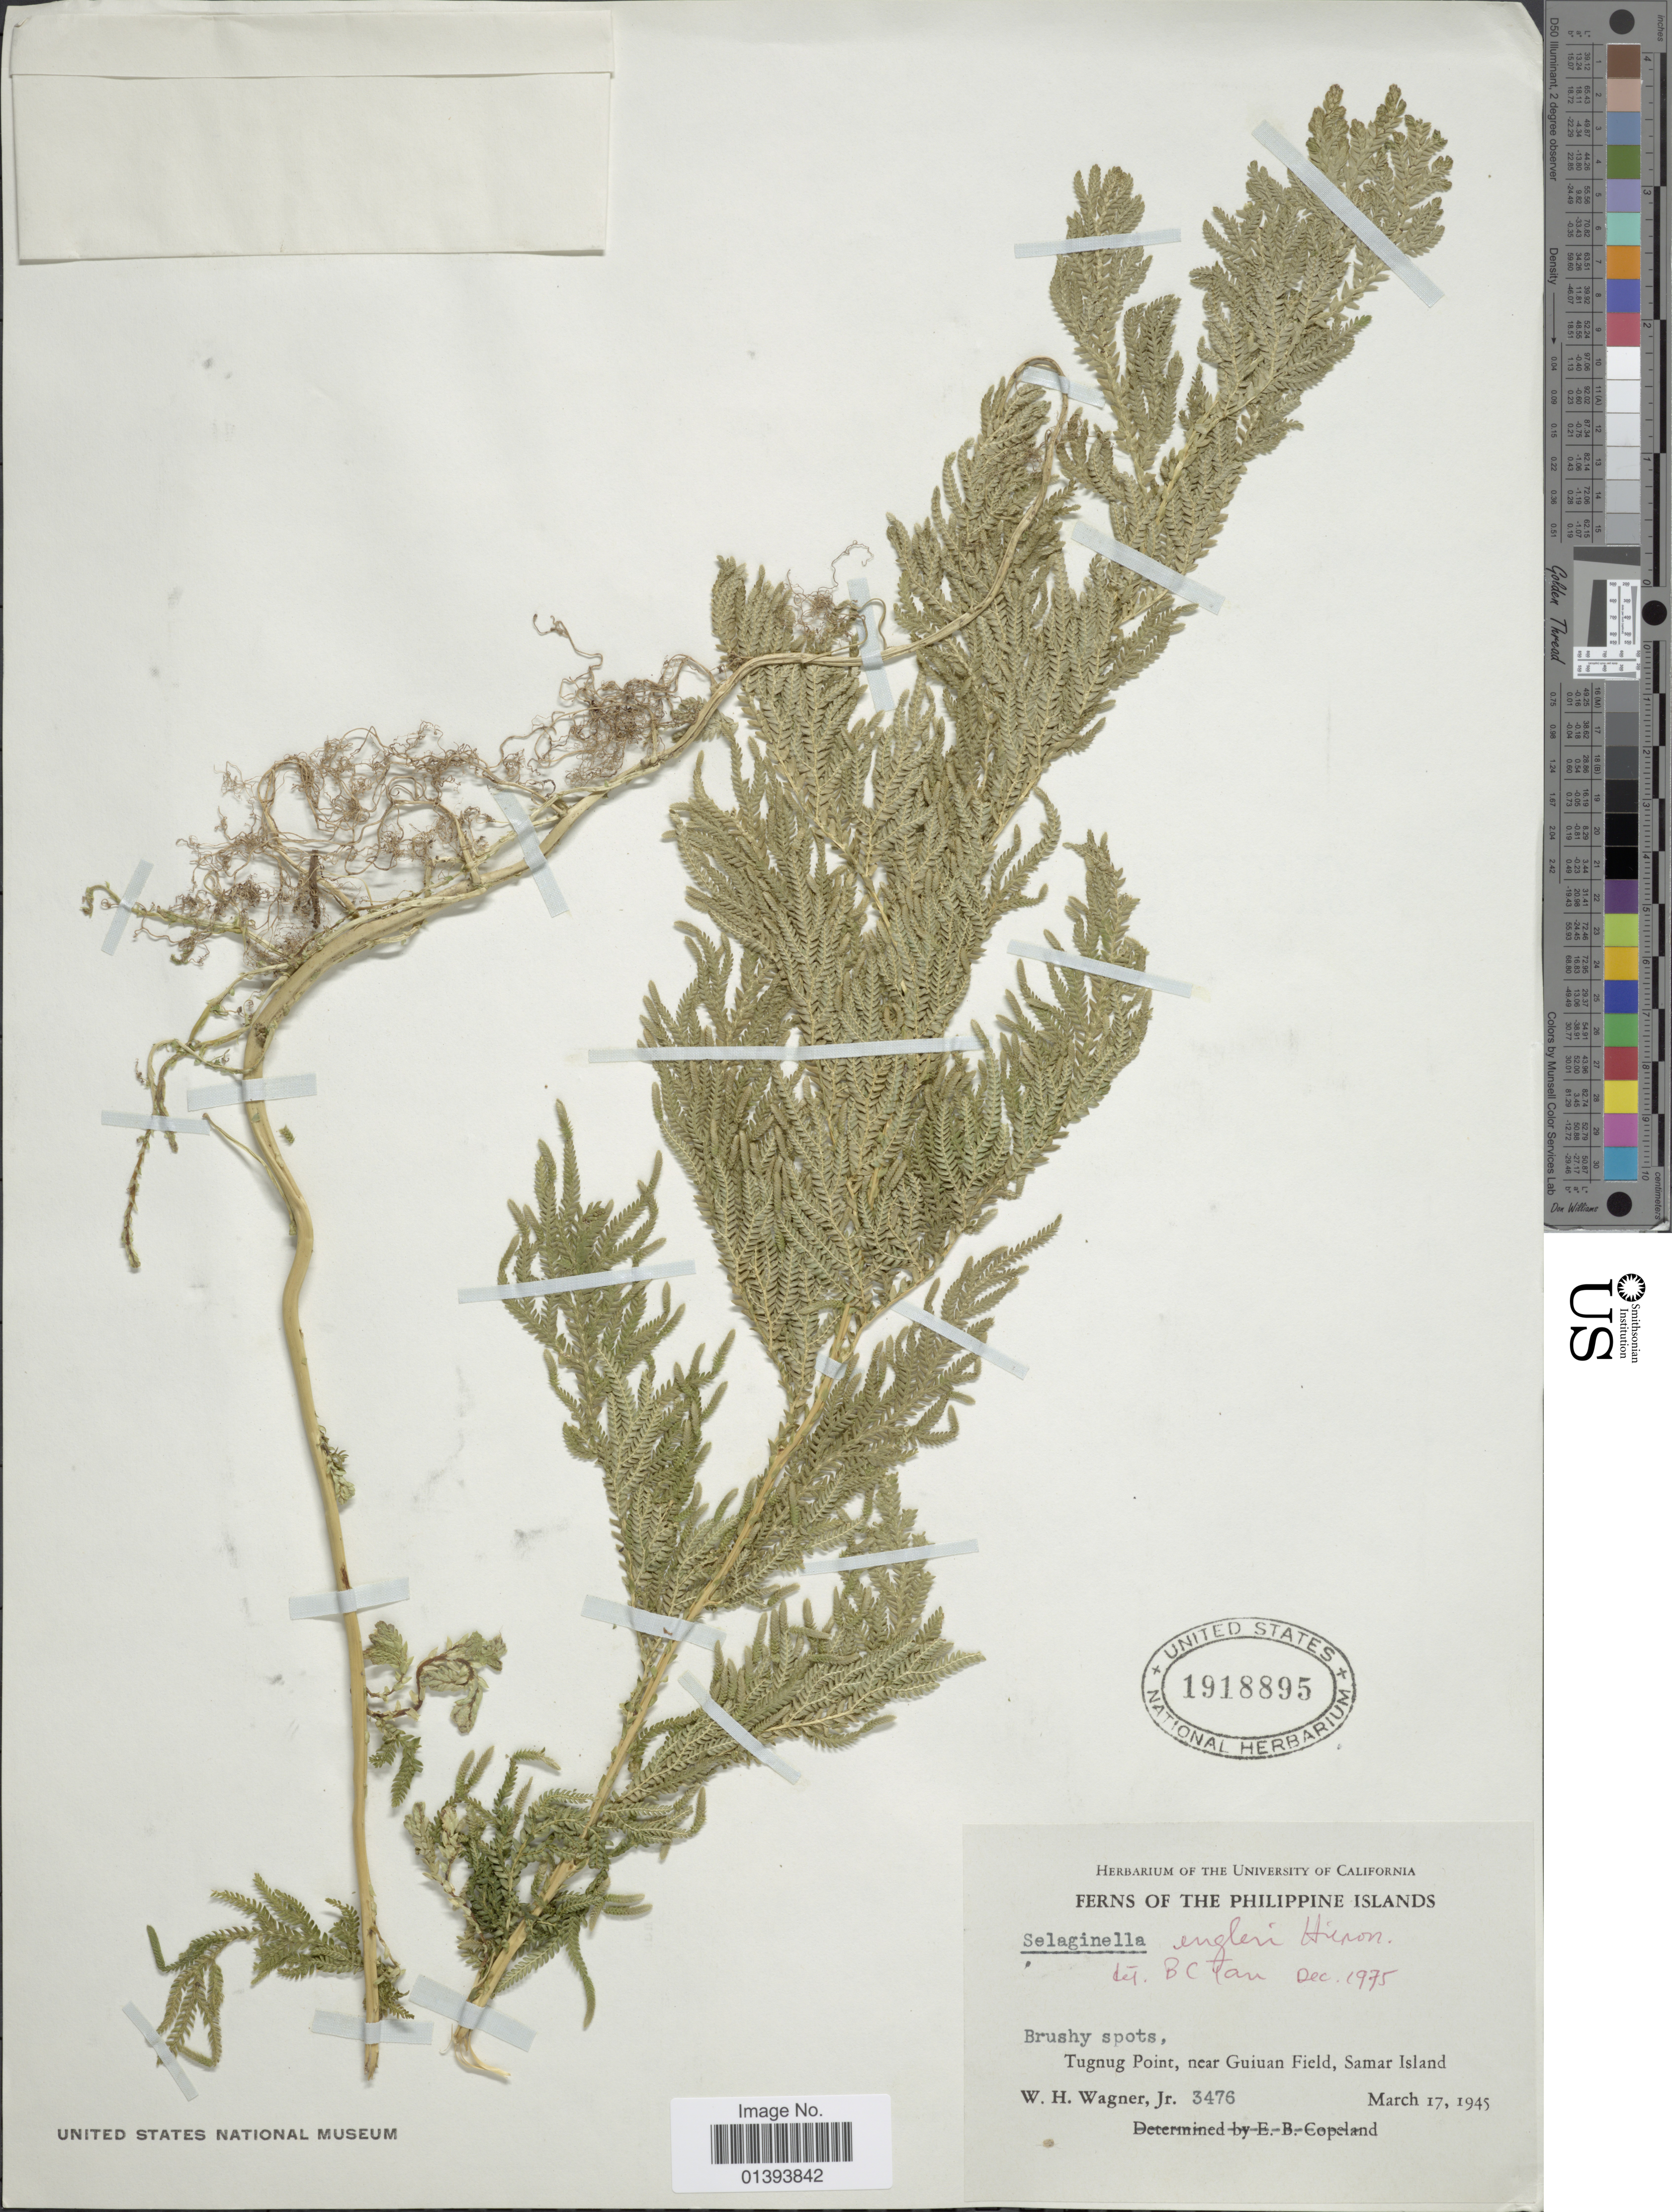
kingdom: Plantae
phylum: Tracheophyta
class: Lycopodiopsida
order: Selaginellales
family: Selaginellaceae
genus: Selaginella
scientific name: Selaginella engleri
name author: Hieron.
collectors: W. H. Wagner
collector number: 3476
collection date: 1945-03-17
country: Philippines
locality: Brushy spots, Tugnug Point, near Guiuan Field, Samar Island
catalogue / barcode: US 1918895